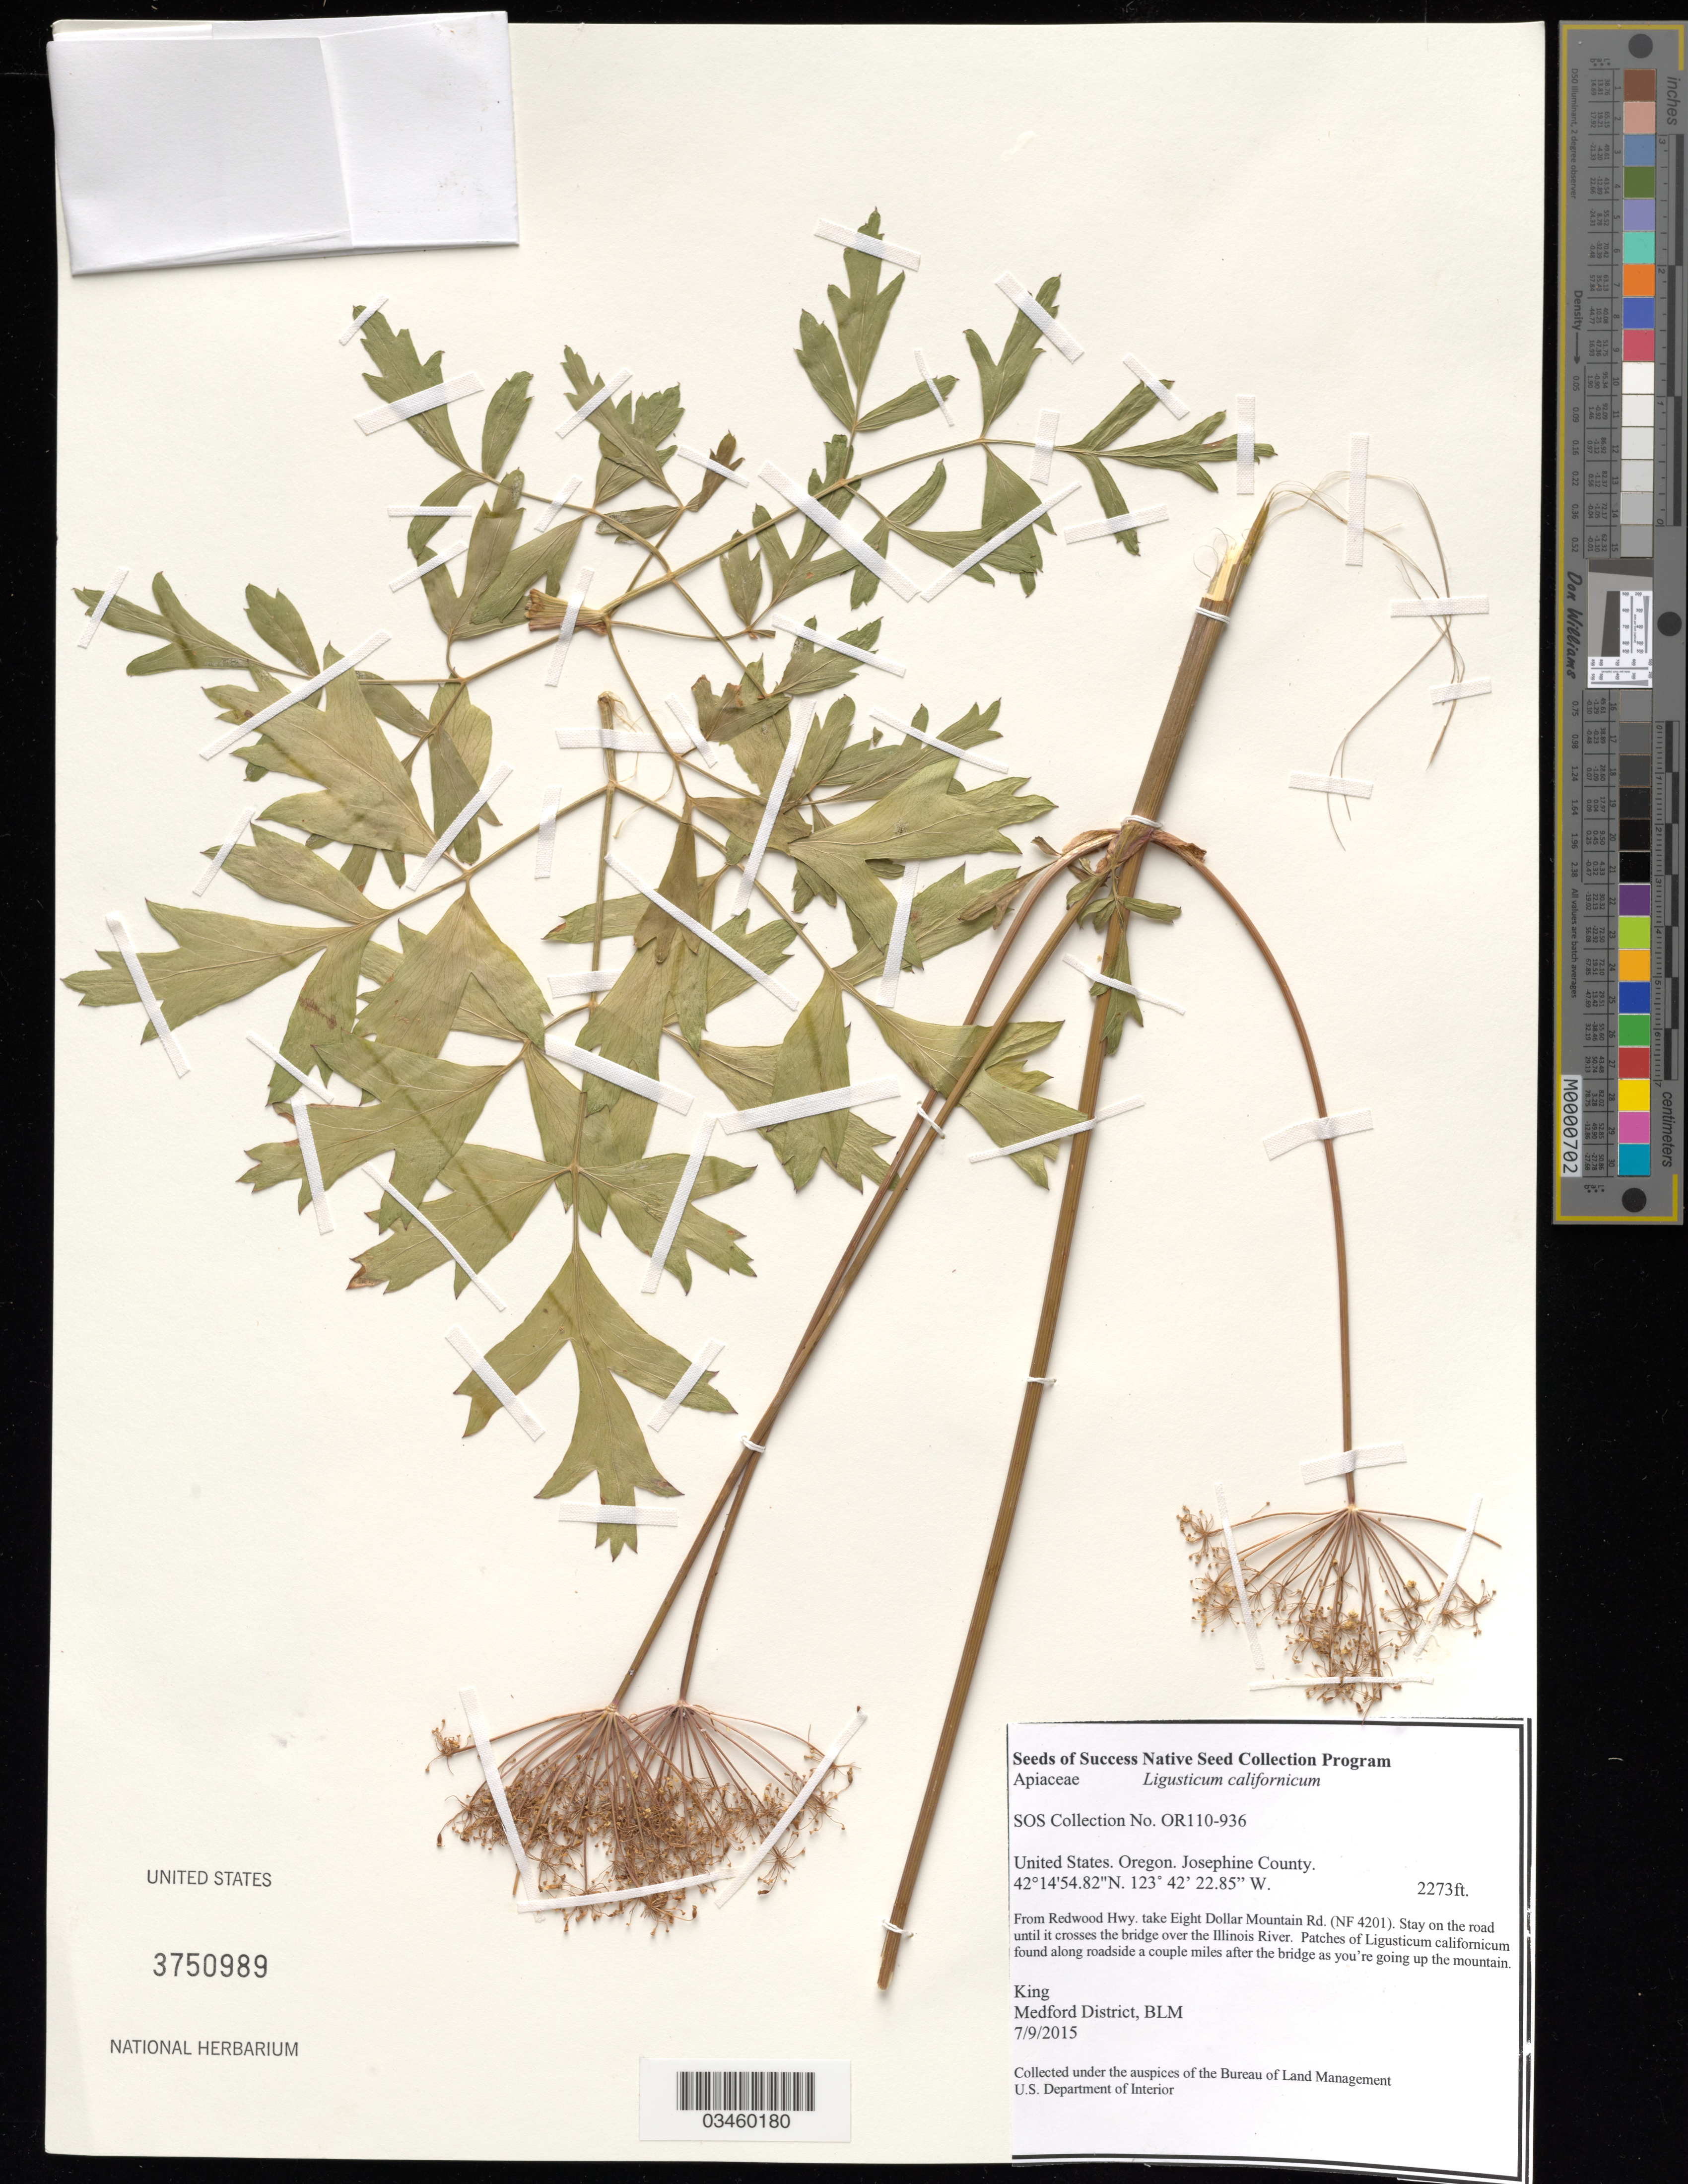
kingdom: Plantae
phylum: Tracheophyta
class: Magnoliopsida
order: Apiales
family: Apiaceae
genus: Ligusticum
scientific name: Ligusticum californicum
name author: J.M. Coult. & Rose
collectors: King, --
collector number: OR110-936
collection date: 2015-07-09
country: United States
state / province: Oregon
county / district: Josephine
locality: $8 Mountain, FS Rd 4201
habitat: Open mountain slopes on serpentine soils - Jeffrey pine, Roemer's fescue, poison oak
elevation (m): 693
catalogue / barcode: US 3750989